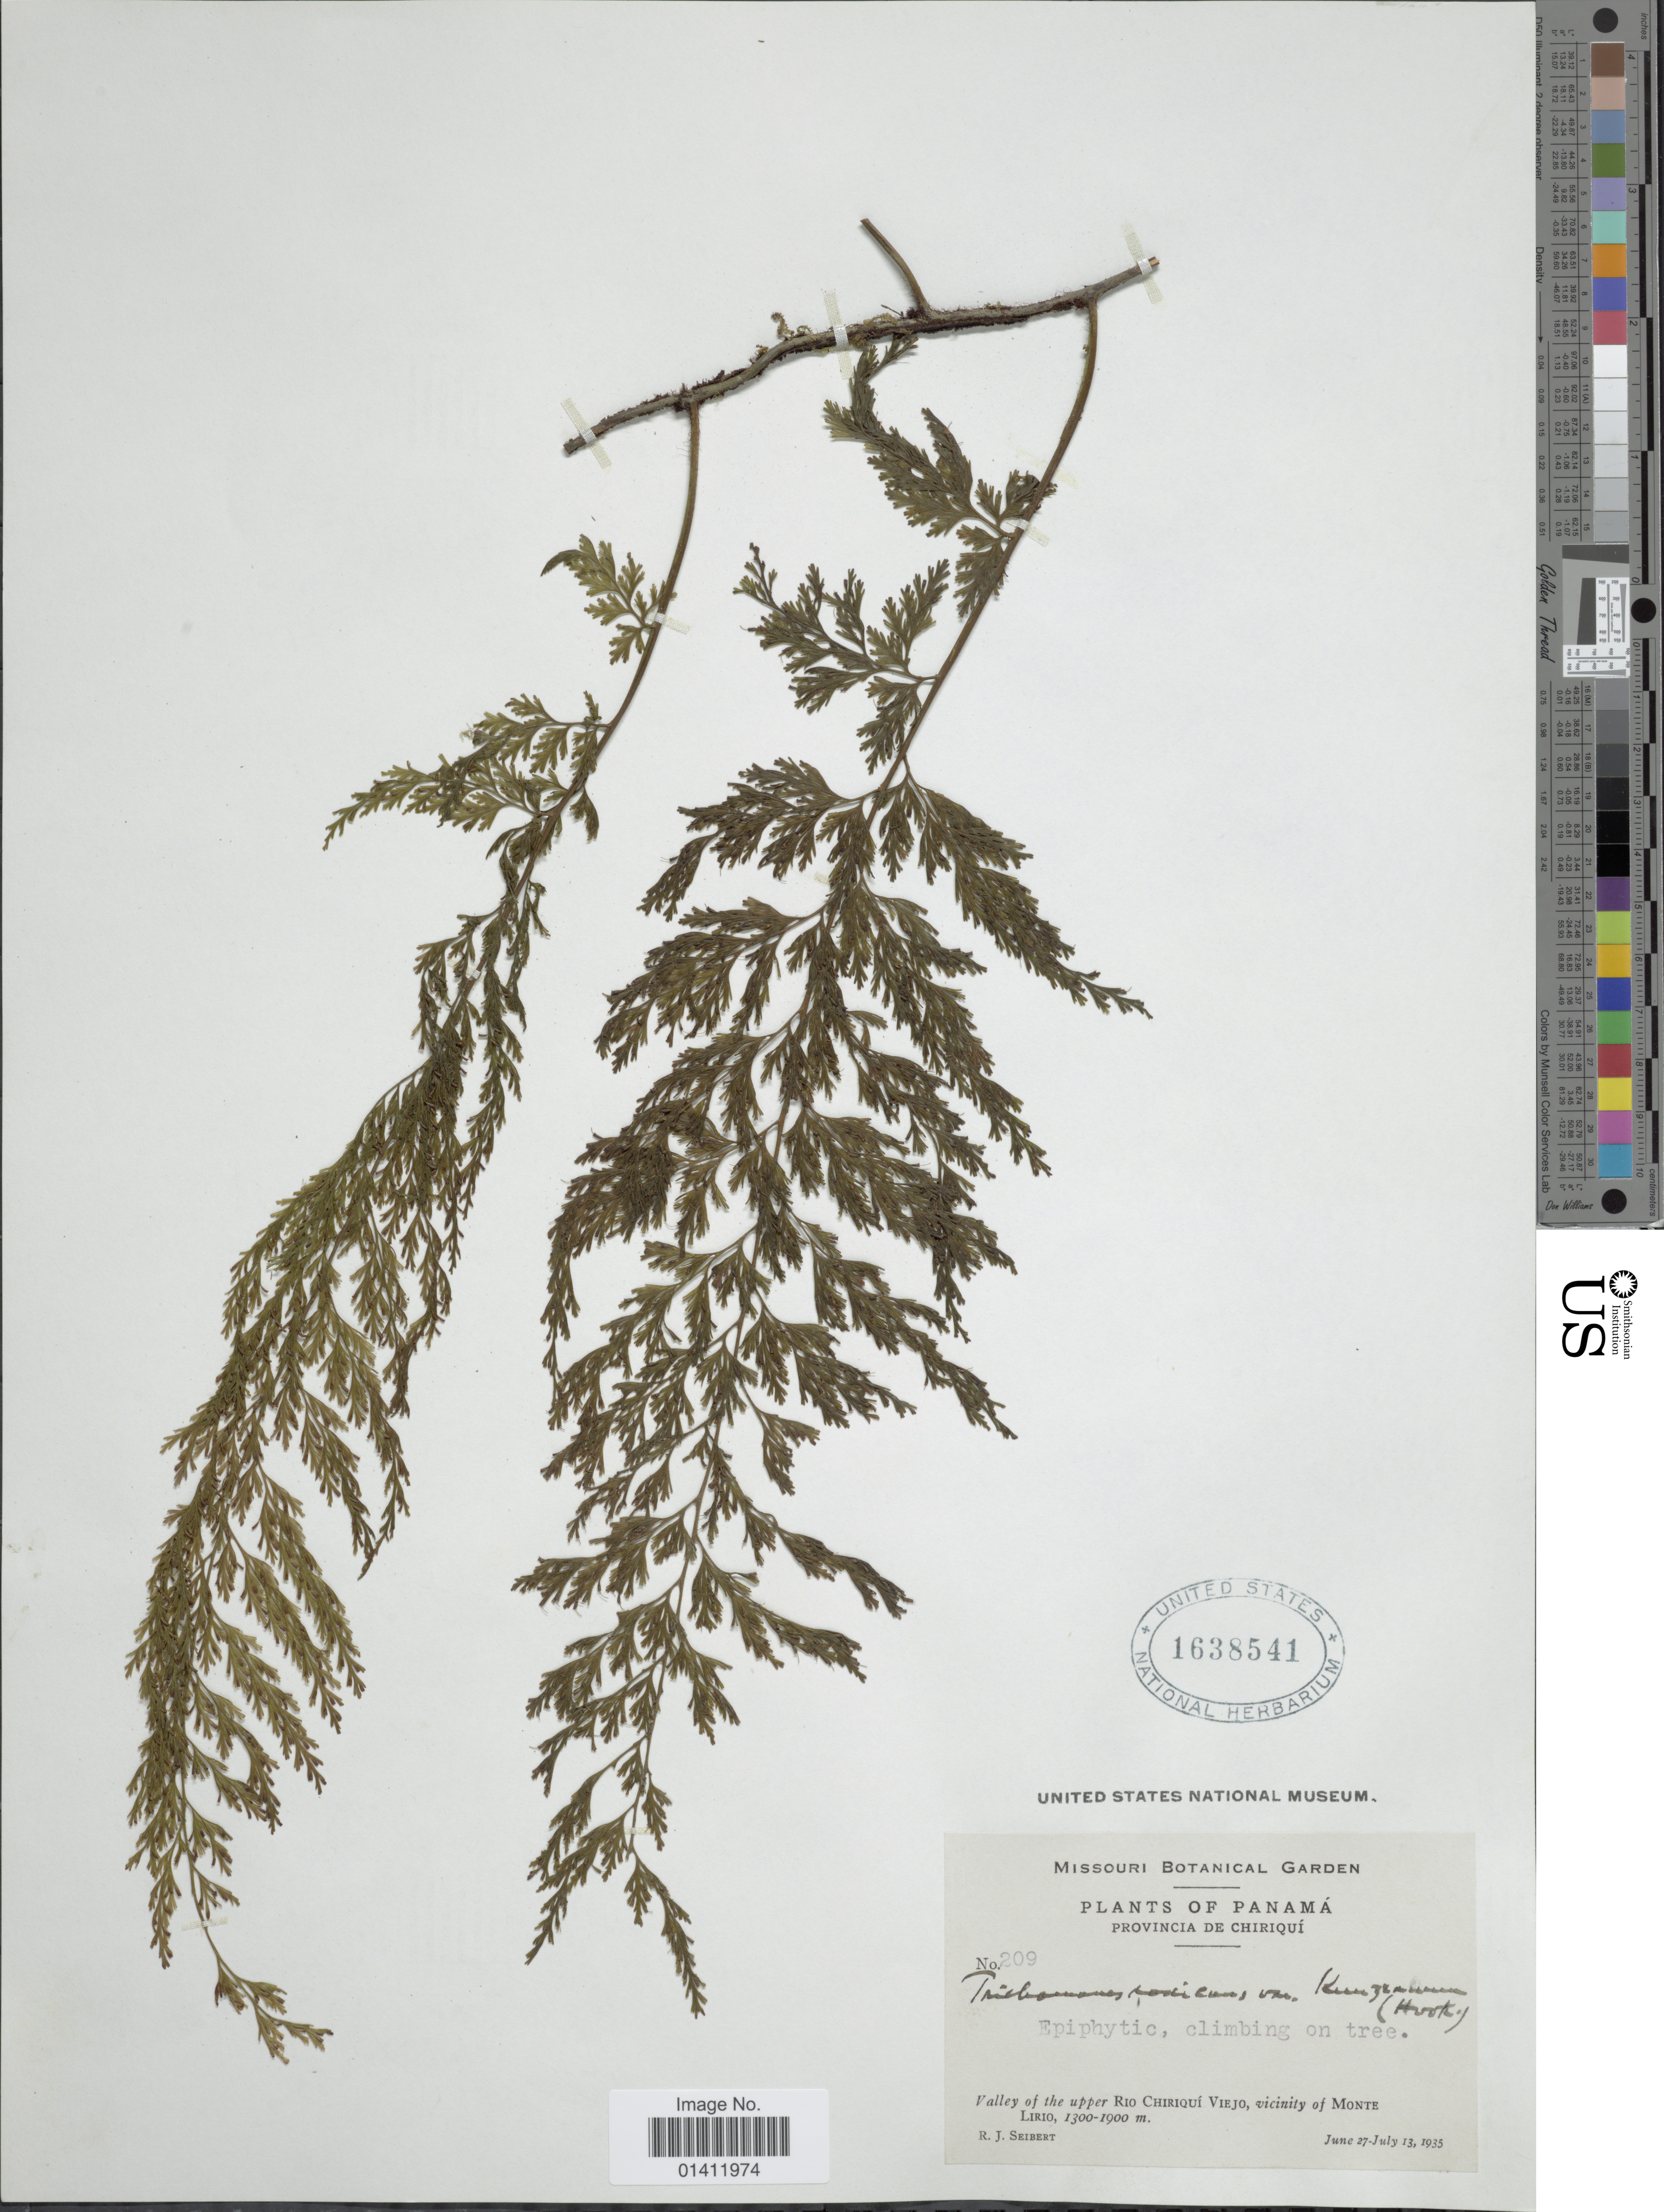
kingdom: Plantae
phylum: Tracheophyta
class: Polypodiopsida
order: Hymenophyllales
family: Hymenophyllaceae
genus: Vandenboschia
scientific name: Vandenboschia radicans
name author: (Sw.) Copel.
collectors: R. J. Seibert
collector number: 209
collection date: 1935-06-27/1935-07-13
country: Panama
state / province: Chiriqui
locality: Valley of the upper Rio Chiriqui Viejo, vicinity of Monte Lirio.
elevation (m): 1300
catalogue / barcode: US 1638541